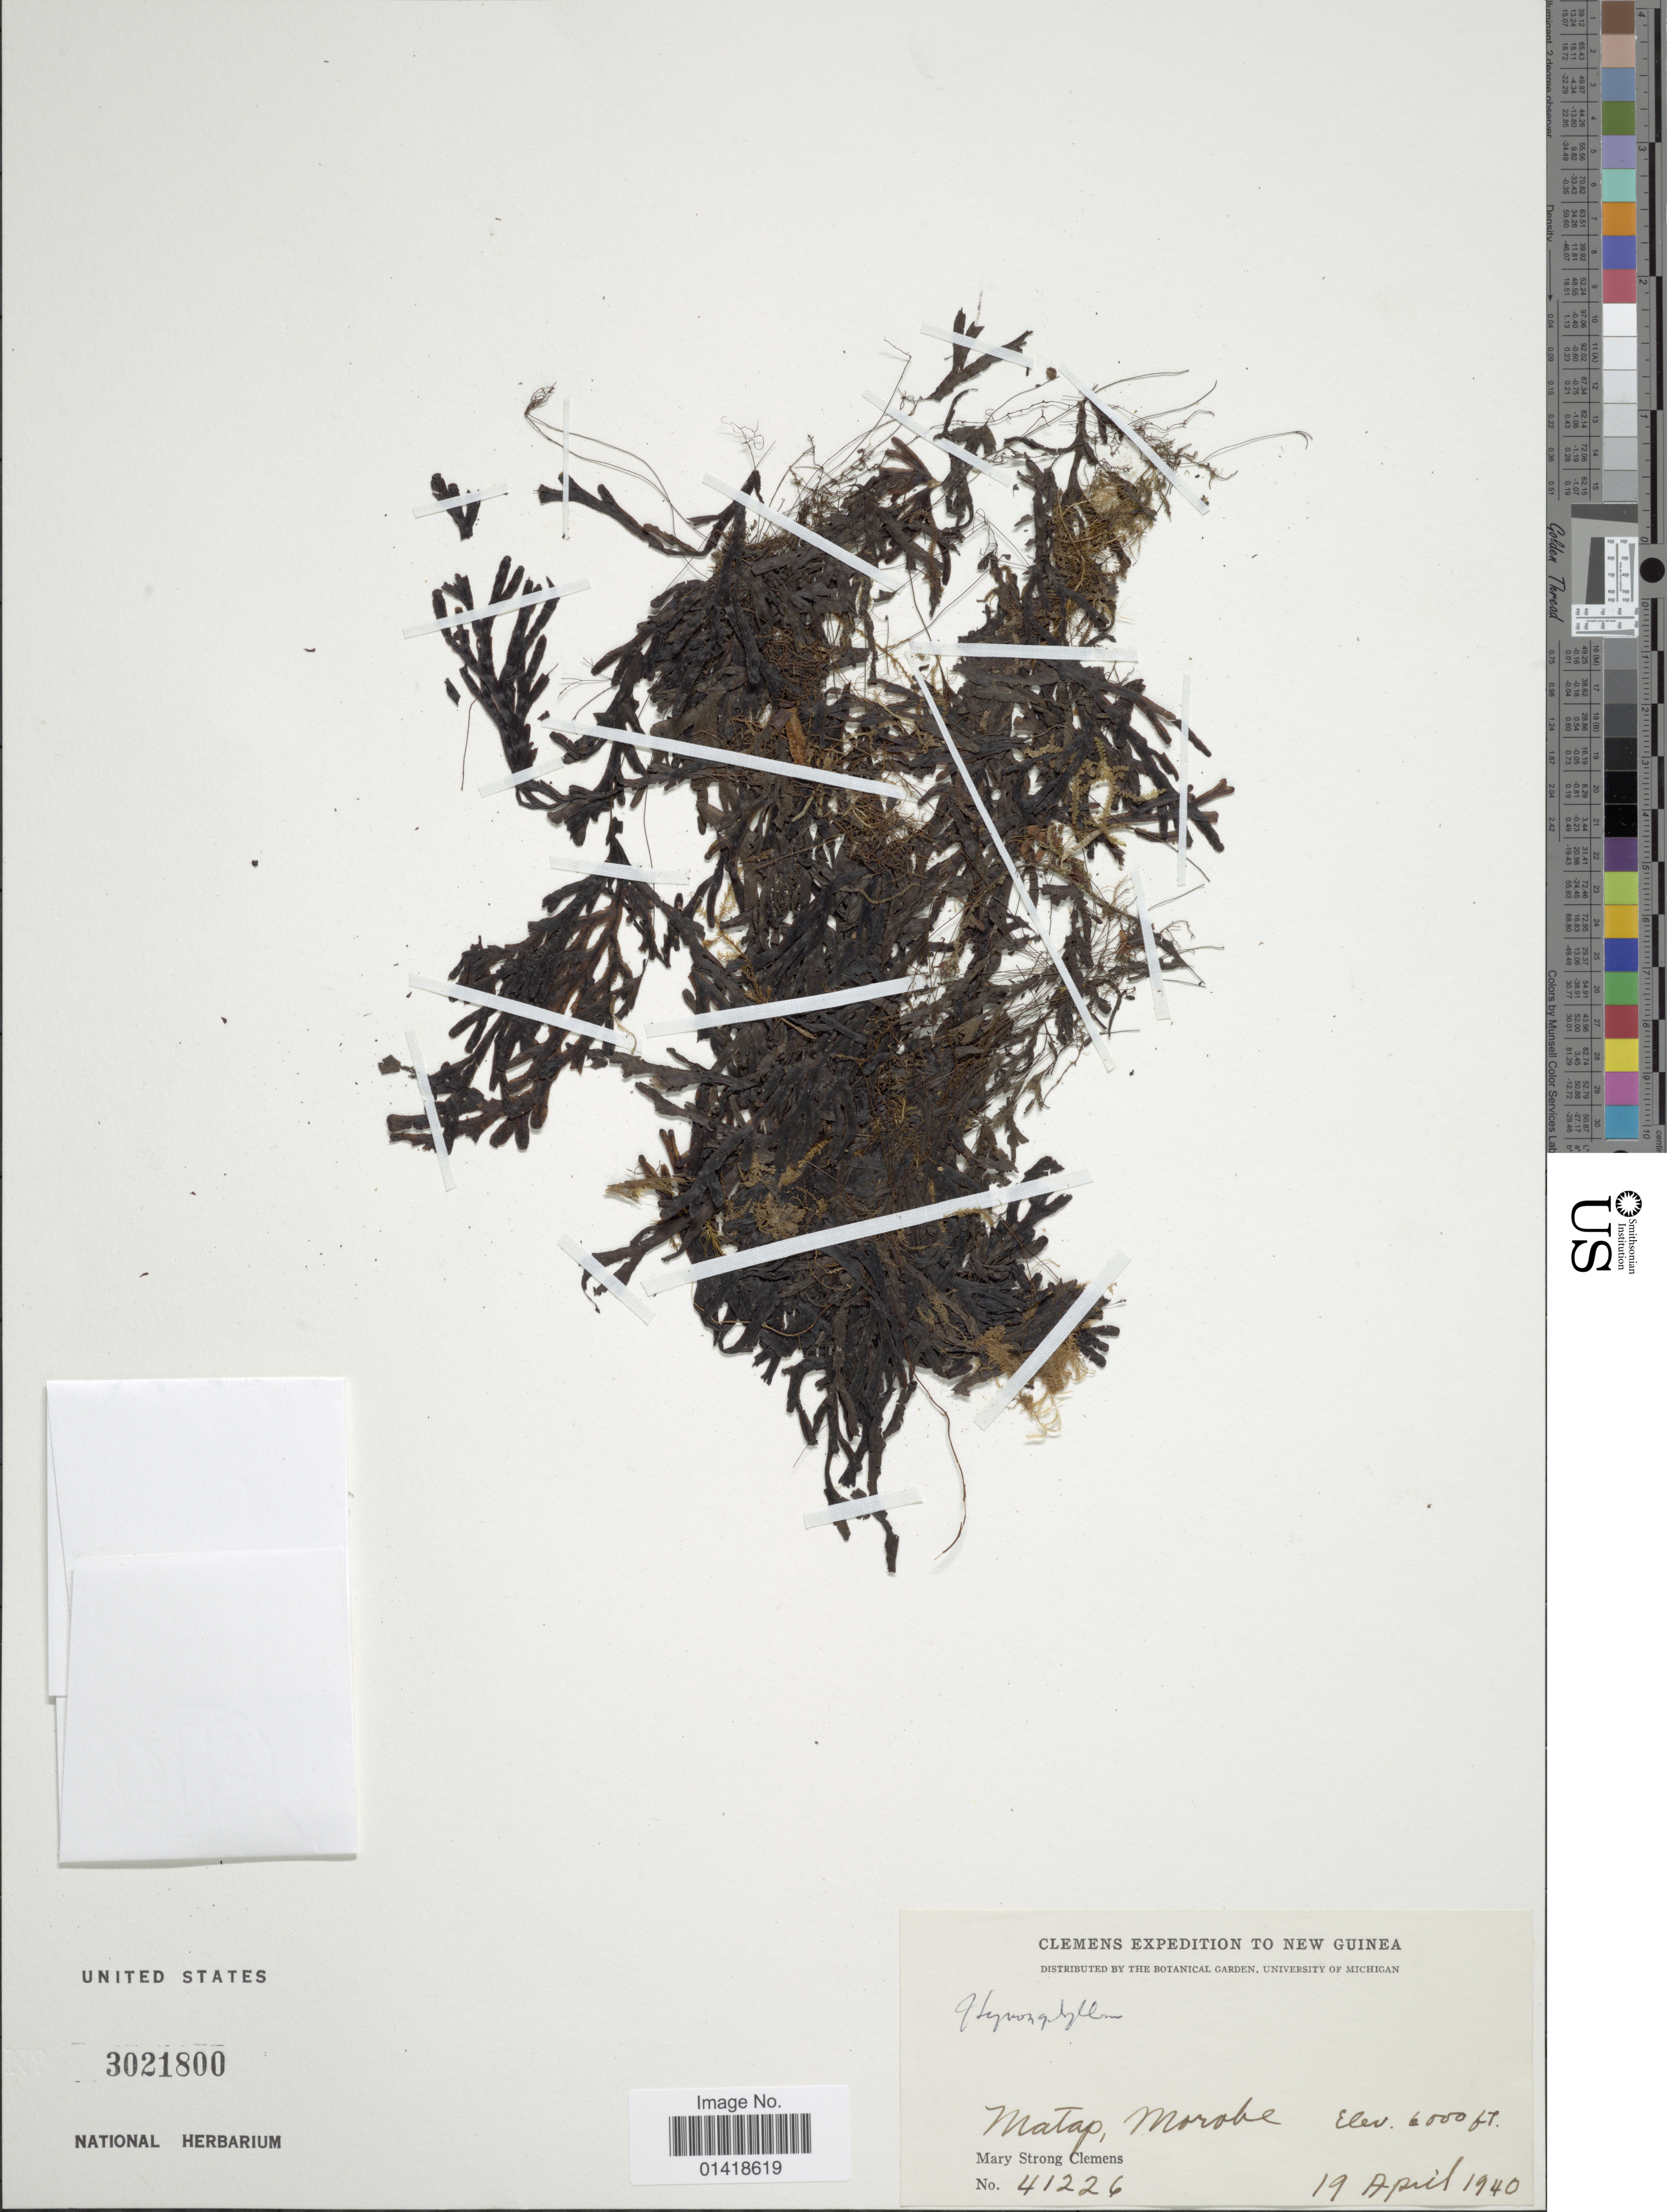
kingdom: Plantae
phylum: Tracheophyta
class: Polypodiopsida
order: Hymenophyllales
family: Hymenophyllaceae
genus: Hymenophyllum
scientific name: Hymenophyllum sp.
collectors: M. S. Clemens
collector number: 41226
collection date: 1940-04-19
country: Papua New Guinea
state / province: Morobe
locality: New Guinea. Matap, Morobe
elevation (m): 1829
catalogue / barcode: US 3021800